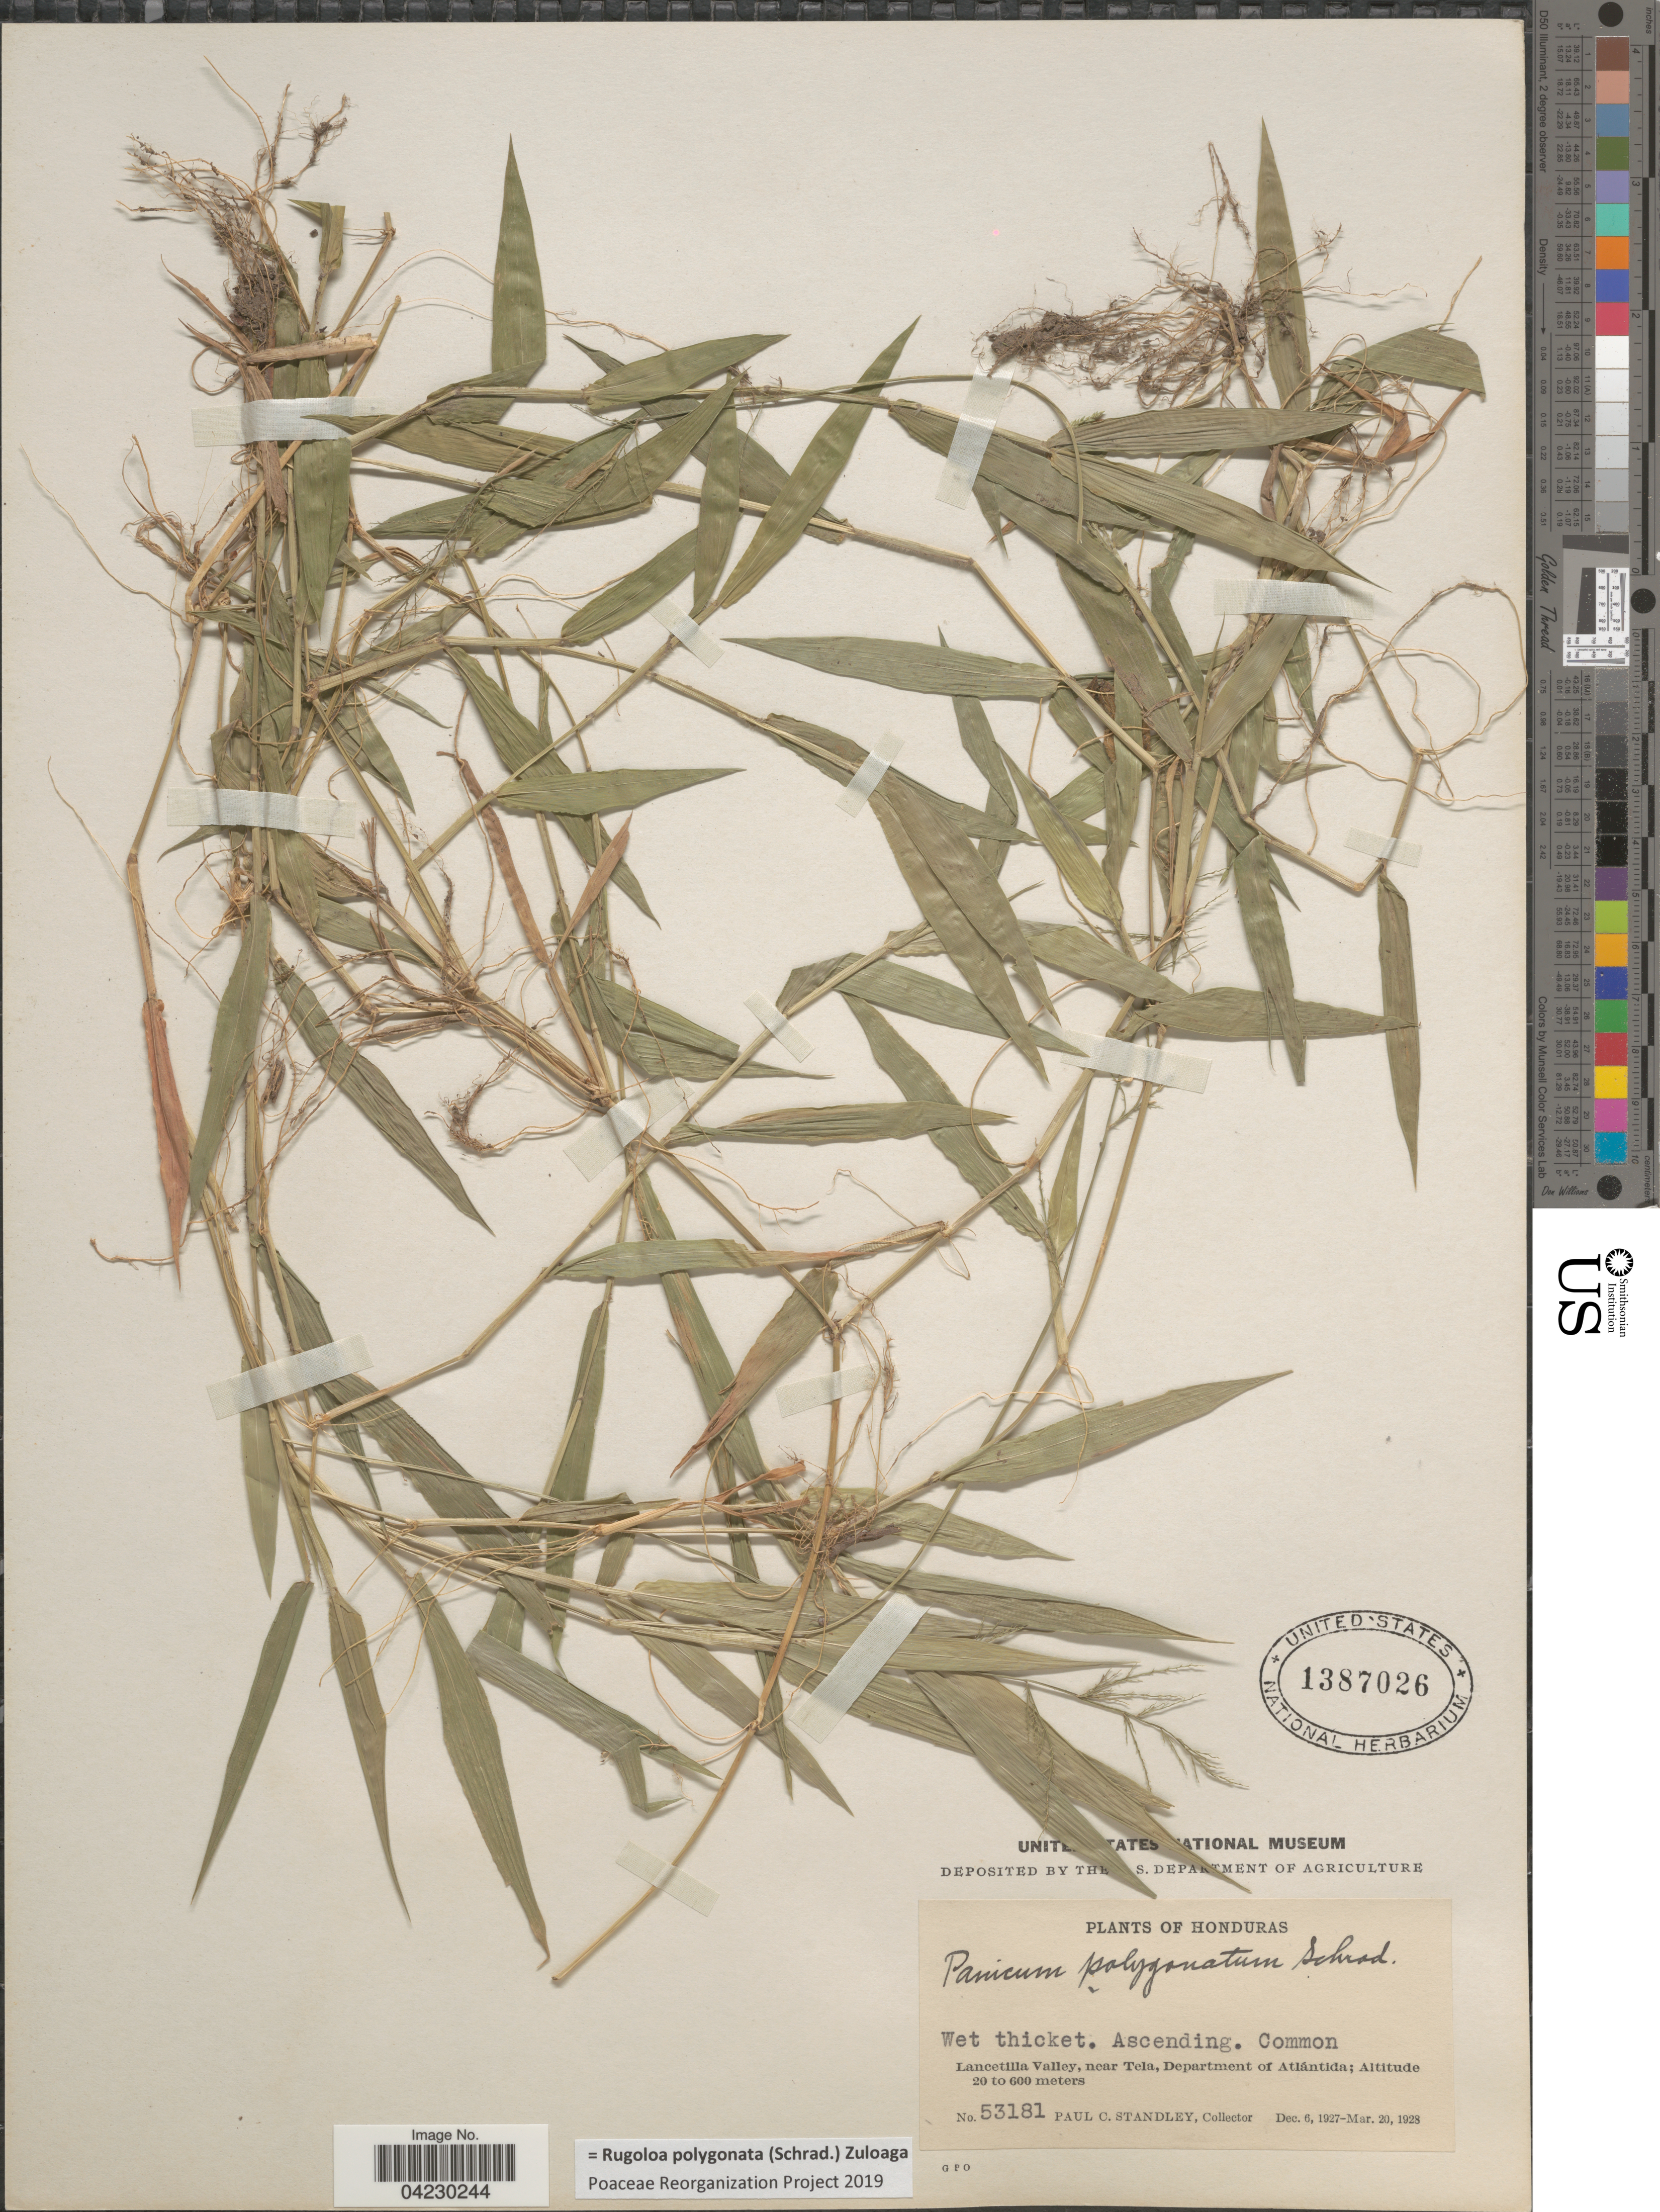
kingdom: Plantae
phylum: Tracheophyta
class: Liliopsida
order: Poales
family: Poaceae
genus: Rugoloa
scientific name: Rugoloa polygonata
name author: (Schrad.) Zuloaga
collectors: P. C. Standley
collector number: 53181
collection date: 1927-12-06/1928-03-20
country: Honduras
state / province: Atlantida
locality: Lancetilla Valley, near Tela, Department of Atlántida.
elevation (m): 20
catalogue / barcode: US 1387026